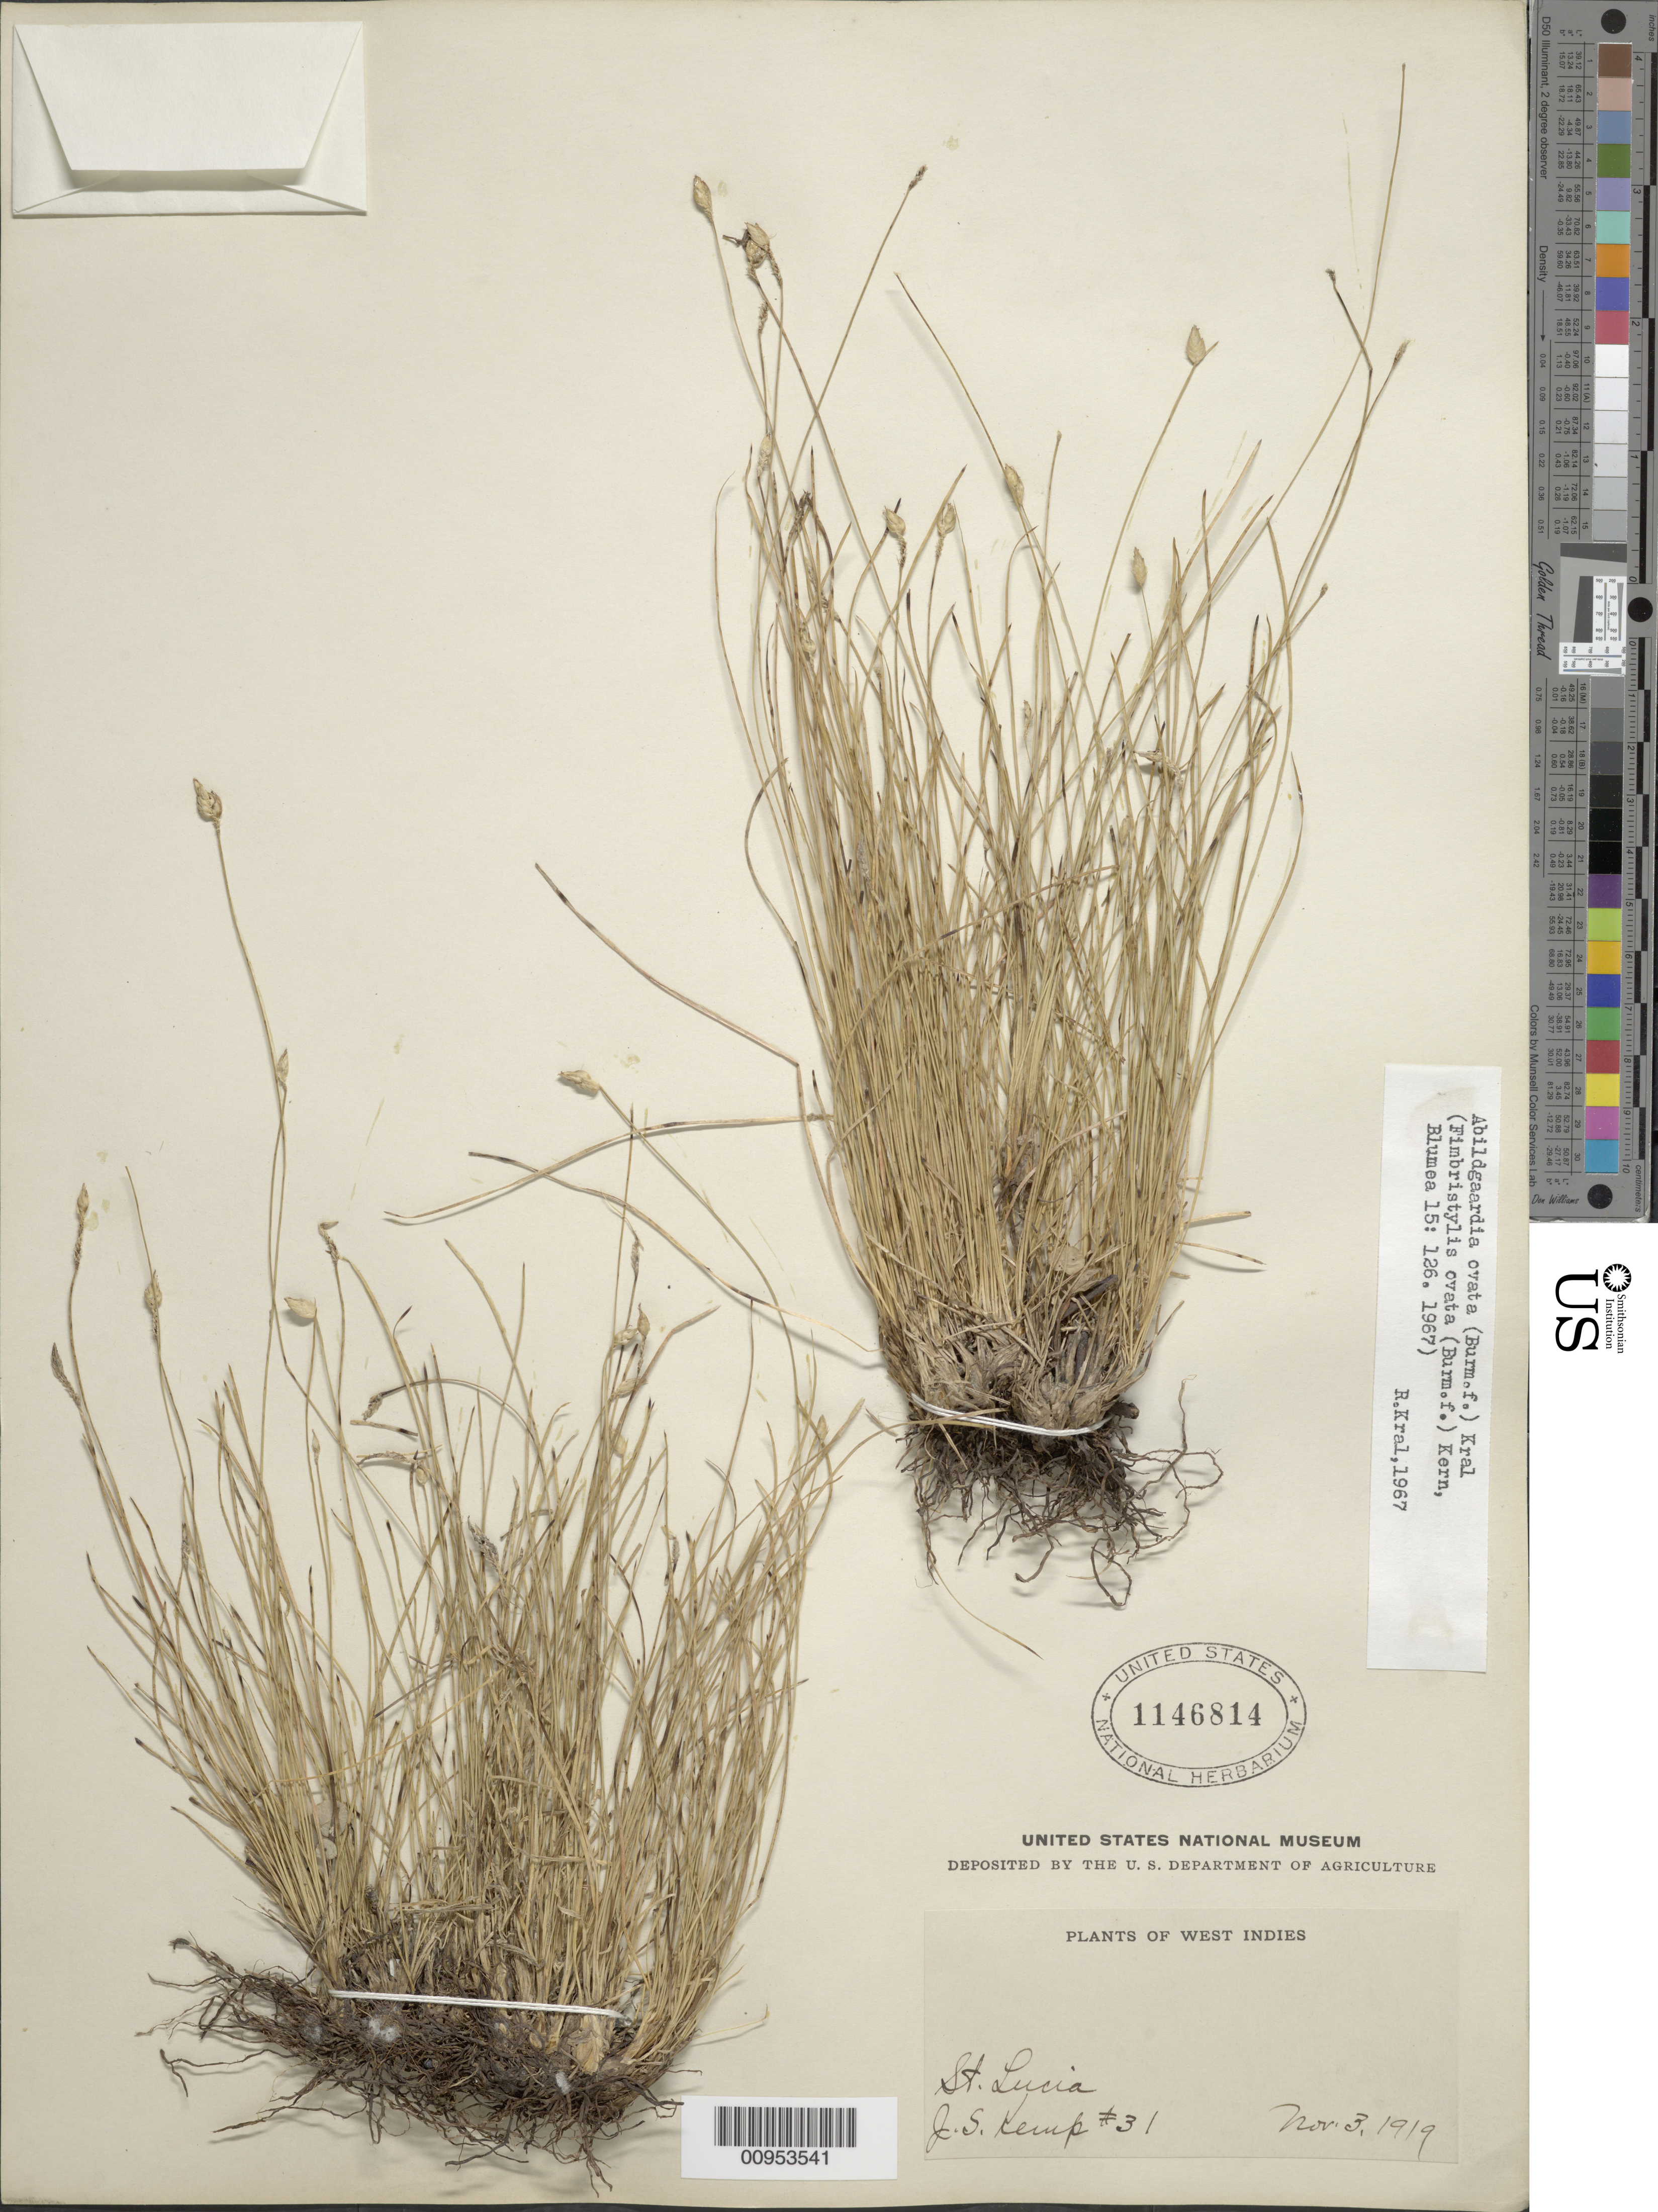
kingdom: Plantae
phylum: Tracheophyta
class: Liliopsida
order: Poales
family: Cyperaceae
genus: Abildgaardia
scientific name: Abildgaardia ovata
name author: (Burm. f.) Kral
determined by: Kral, Robert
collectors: J. Kemp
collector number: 31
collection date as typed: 03 Nov 1919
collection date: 1919-11-03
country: St. Lucia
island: St. Lucia I.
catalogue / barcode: US 1146814